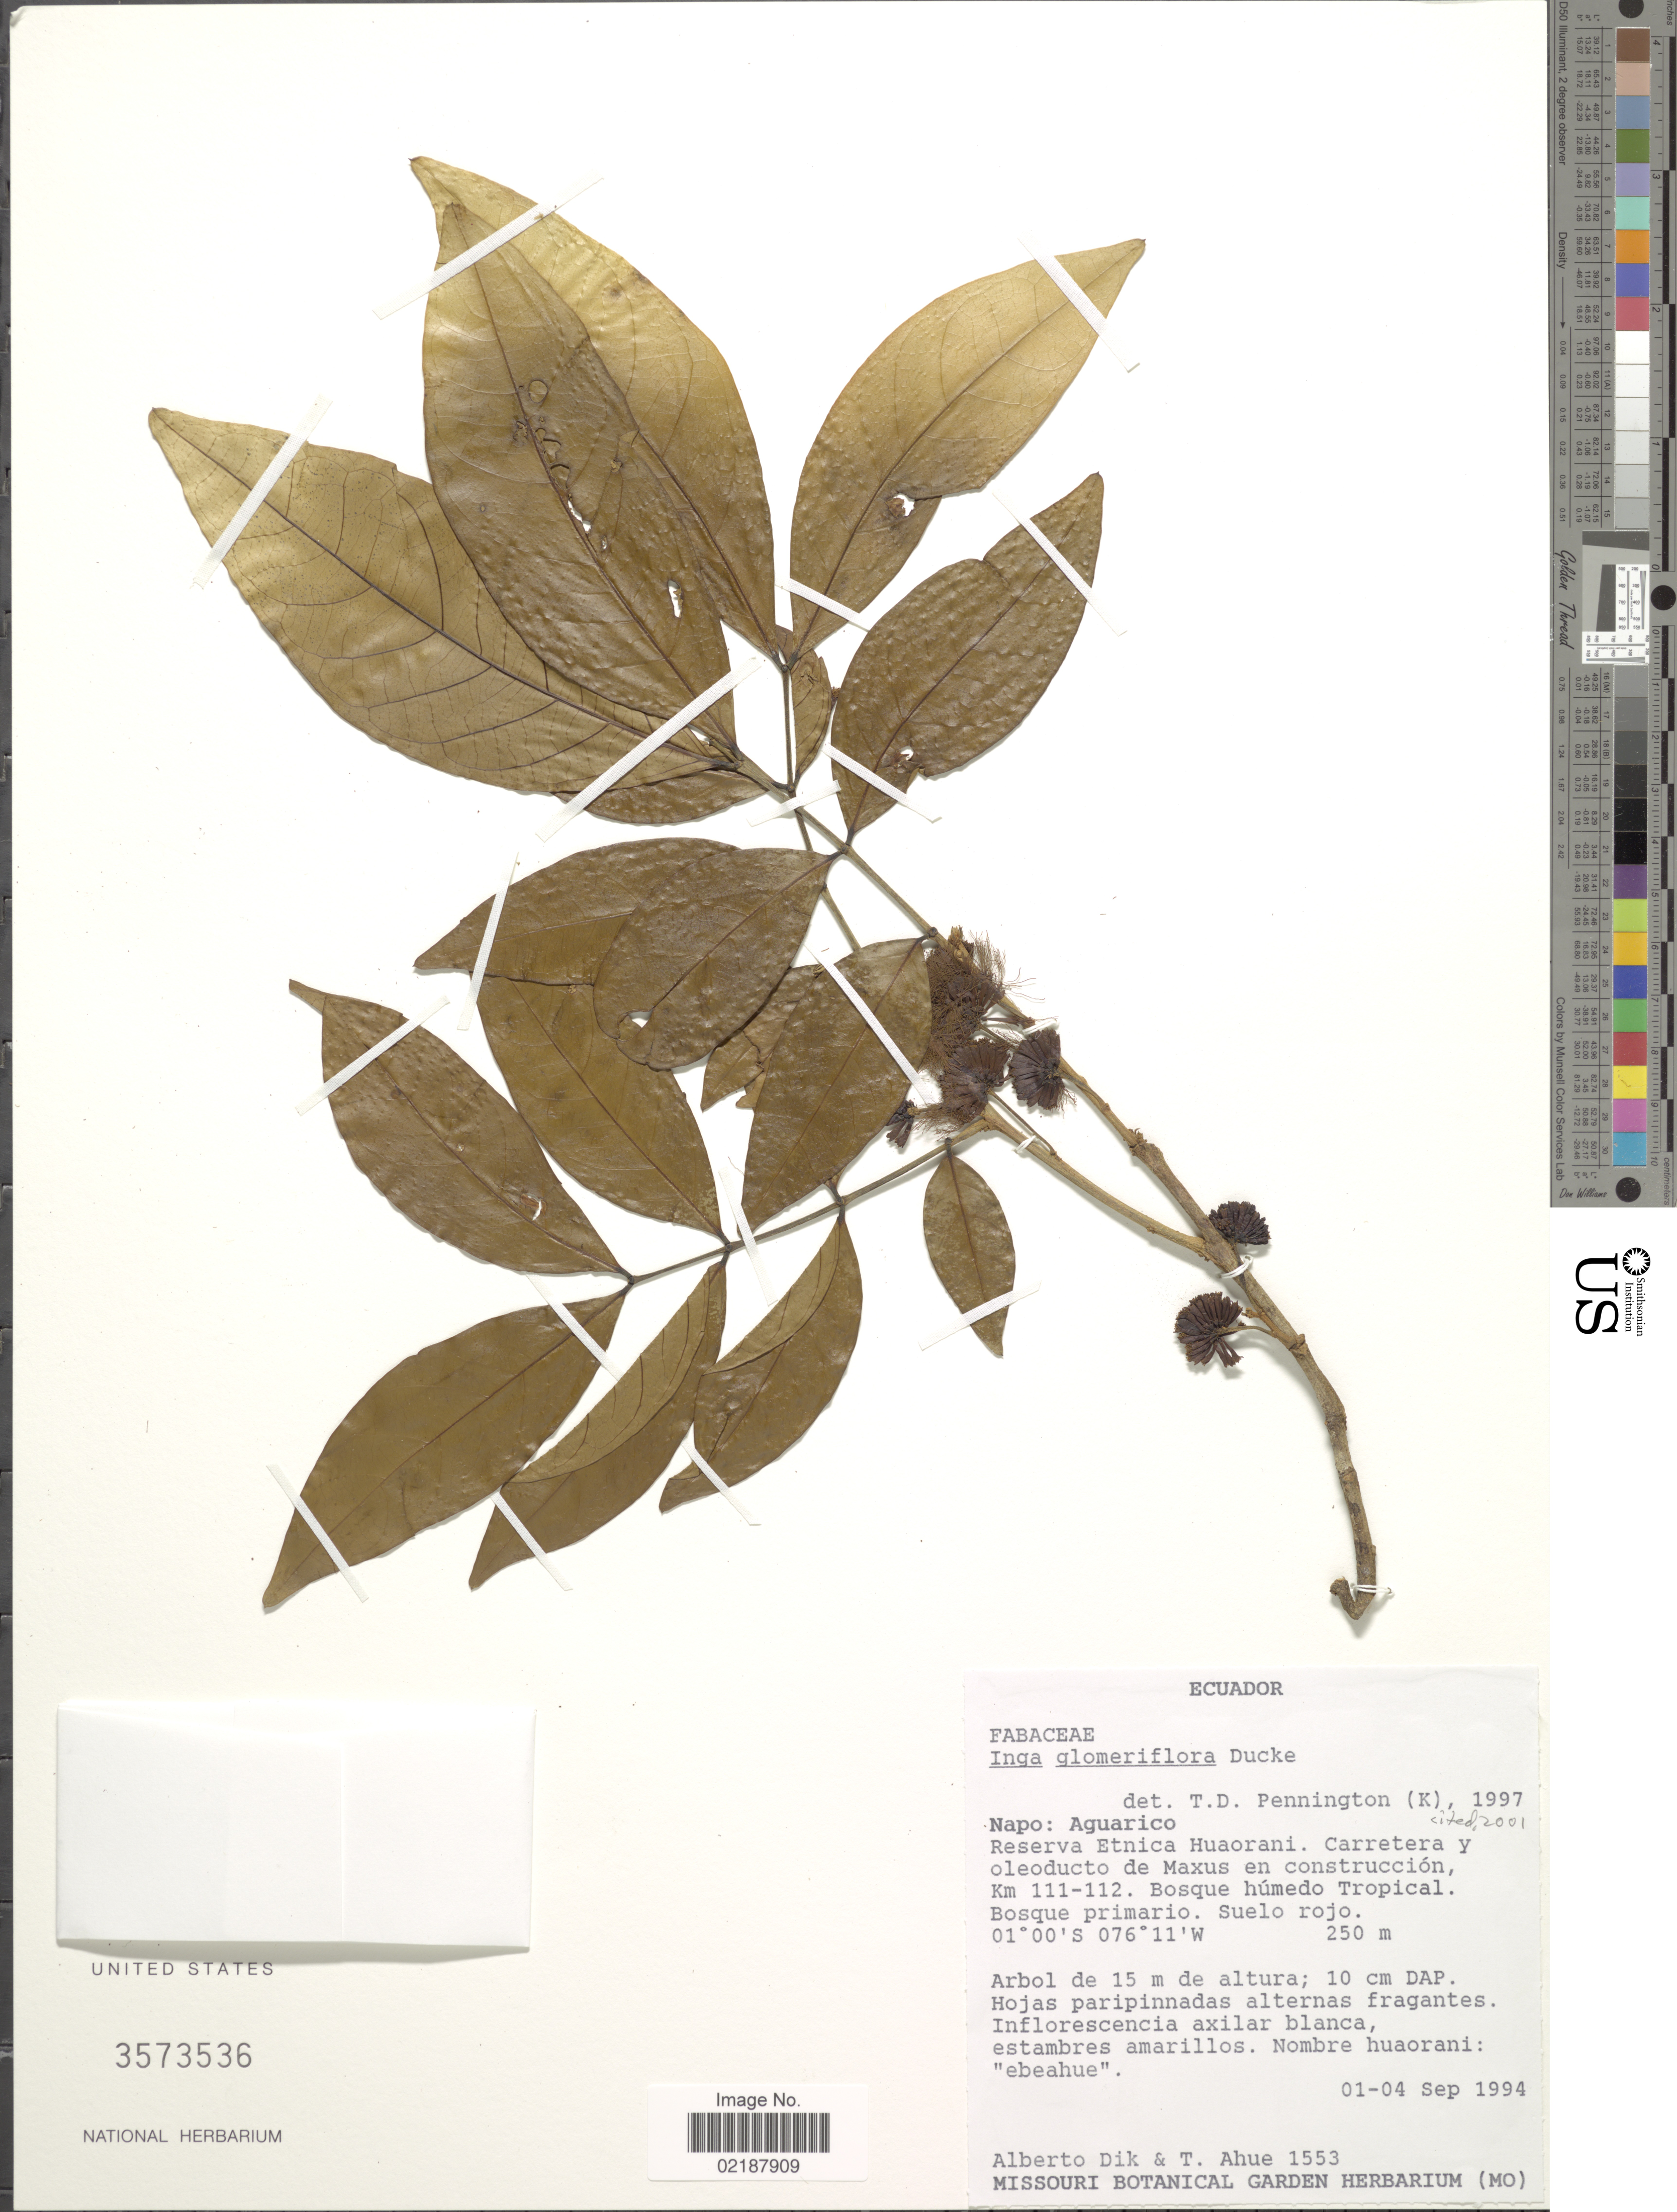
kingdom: Plantae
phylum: Tracheophyta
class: Magnoliopsida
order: Fabales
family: Fabaceae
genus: Inga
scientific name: Inga glomeriflora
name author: Ducke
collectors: A. Dik & T. Ahue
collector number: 1553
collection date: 1994-09-01/1994-09-04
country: Ecuador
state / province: Napo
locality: Aguarico, Reserva Etnica Huaorani, Carretera y oleducto de Maxus en construccion, km 111-112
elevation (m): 250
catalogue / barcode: US 3573536